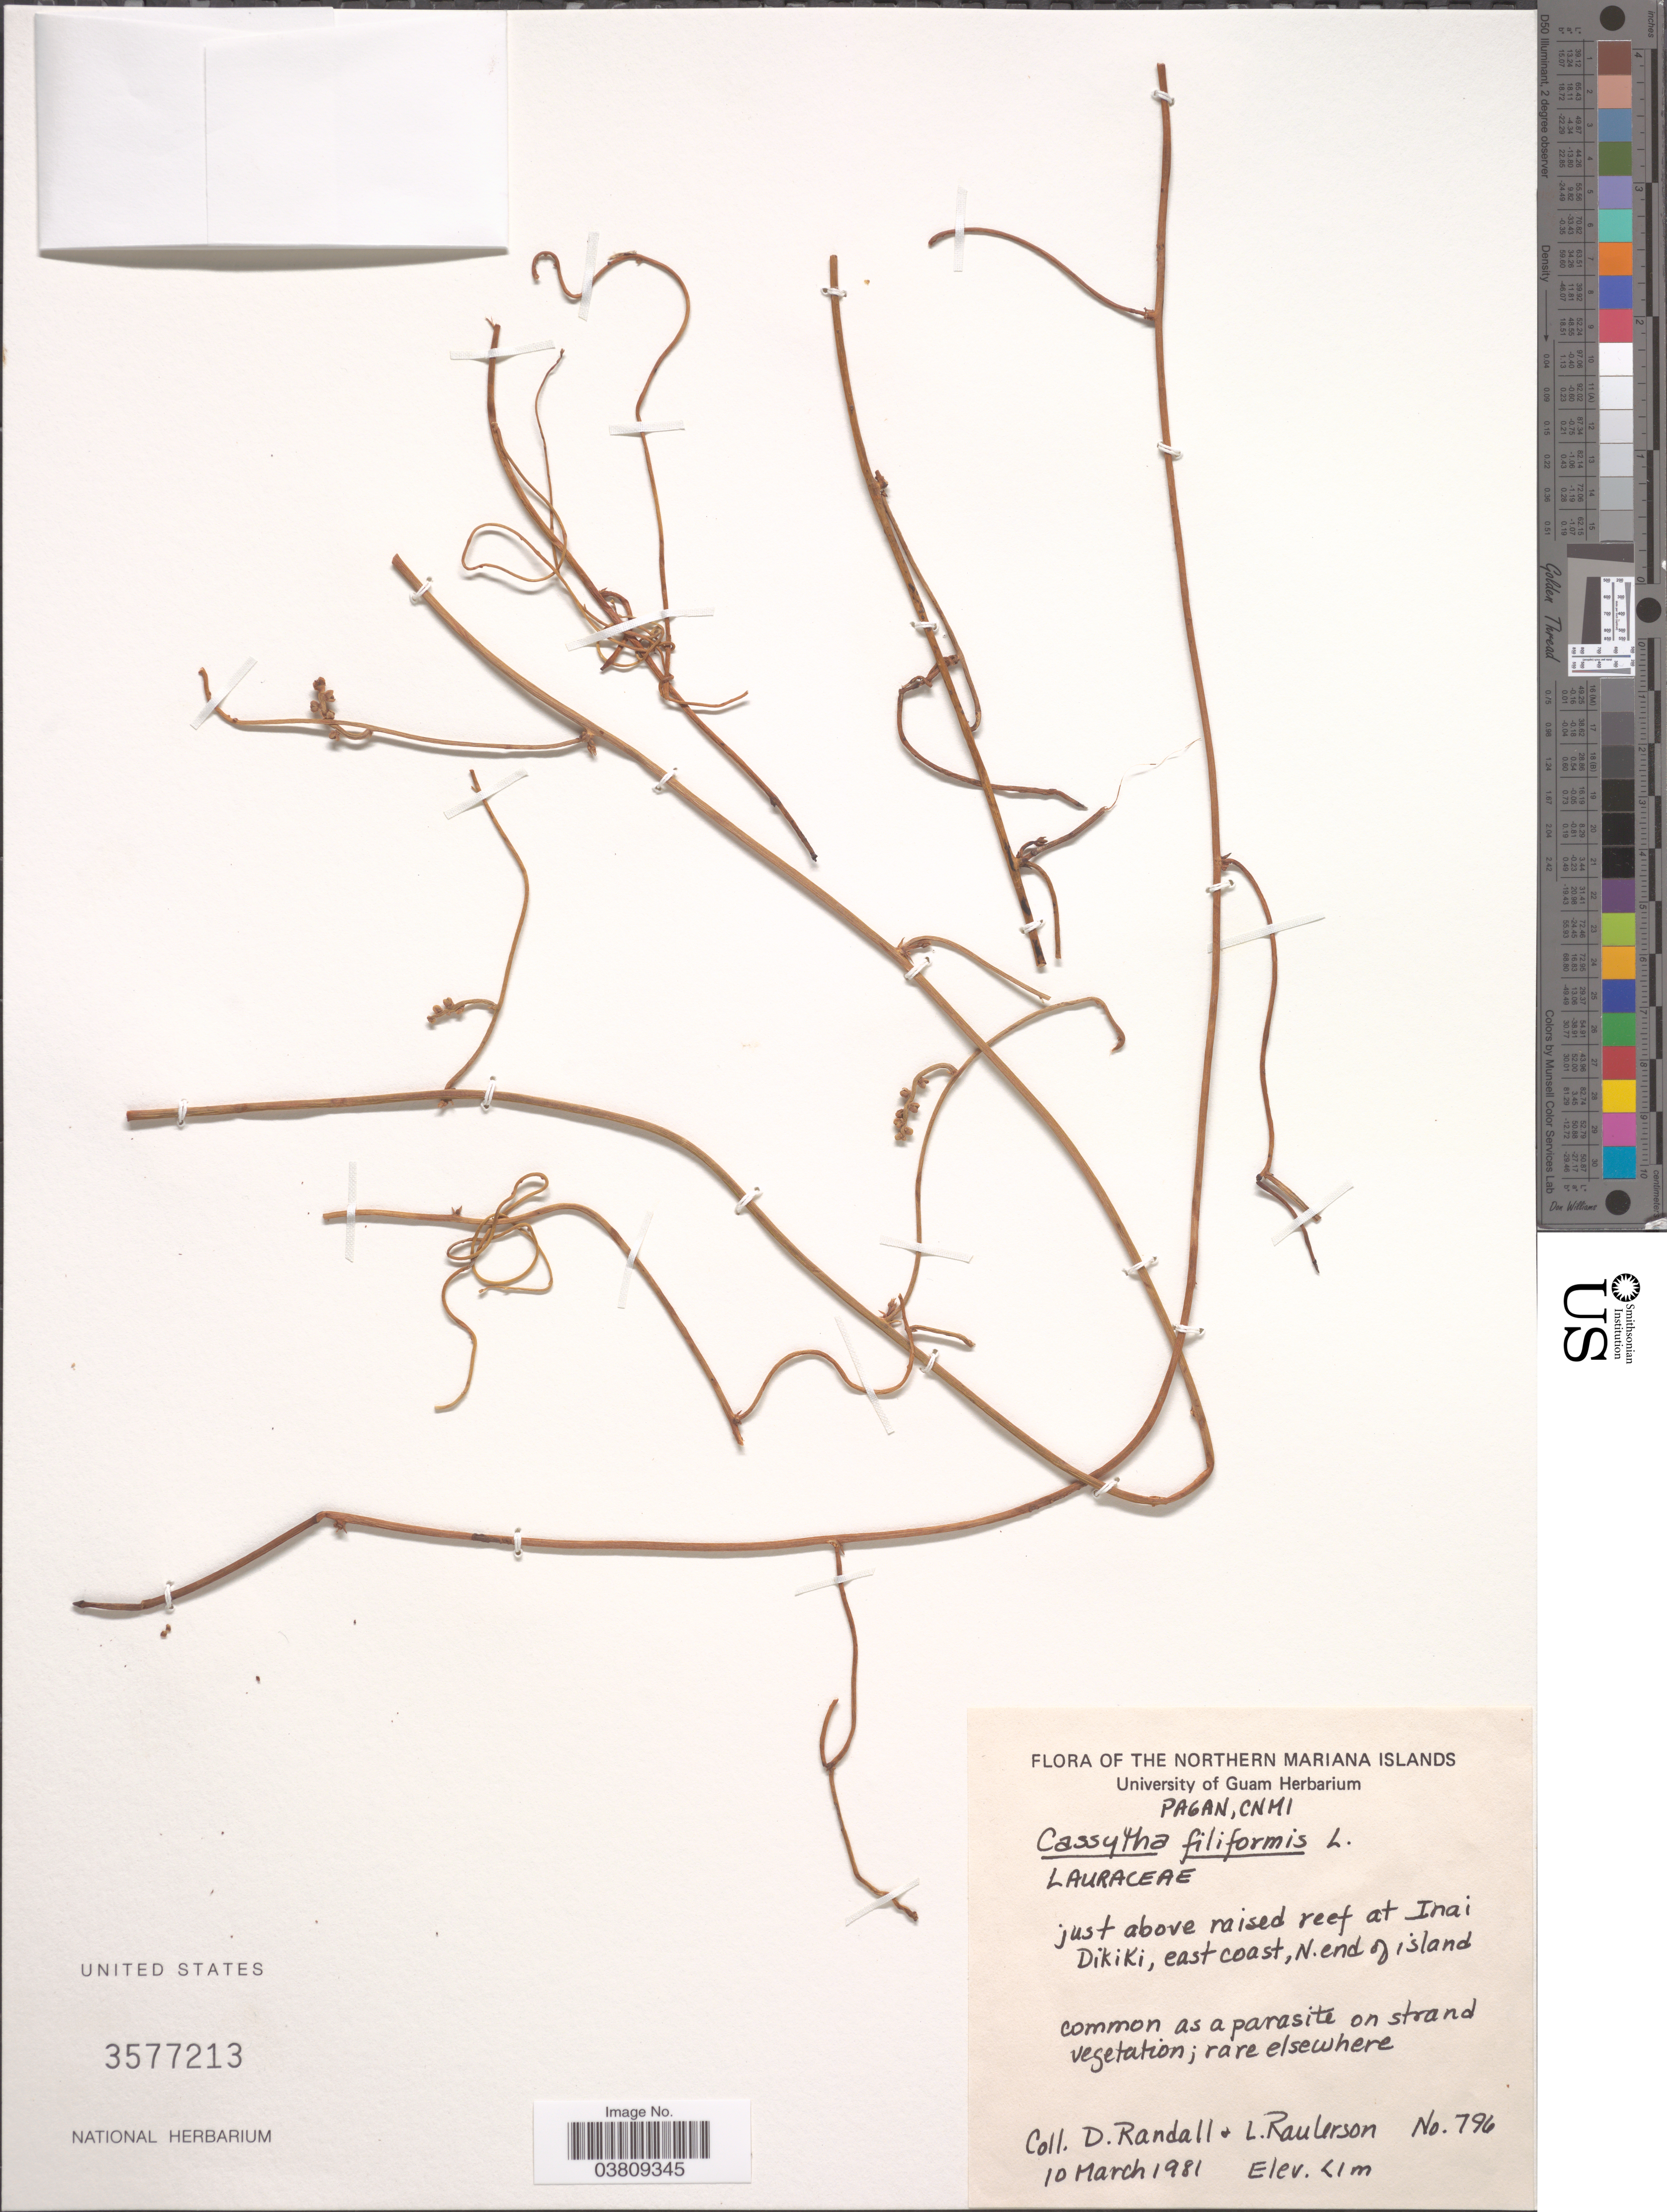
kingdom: Plantae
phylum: Tracheophyta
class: Magnoliopsida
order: Laurales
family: Lauraceae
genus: Cassytha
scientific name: Cassytha filiformis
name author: L.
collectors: D.D. Randall & L. Raulerson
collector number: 796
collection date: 1981-03-10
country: Northern Mariana Islands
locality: Pagan, CNMI. Just above raised reef at Inai Dikiki, east coast, N. end of island.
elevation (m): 1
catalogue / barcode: US 3577213